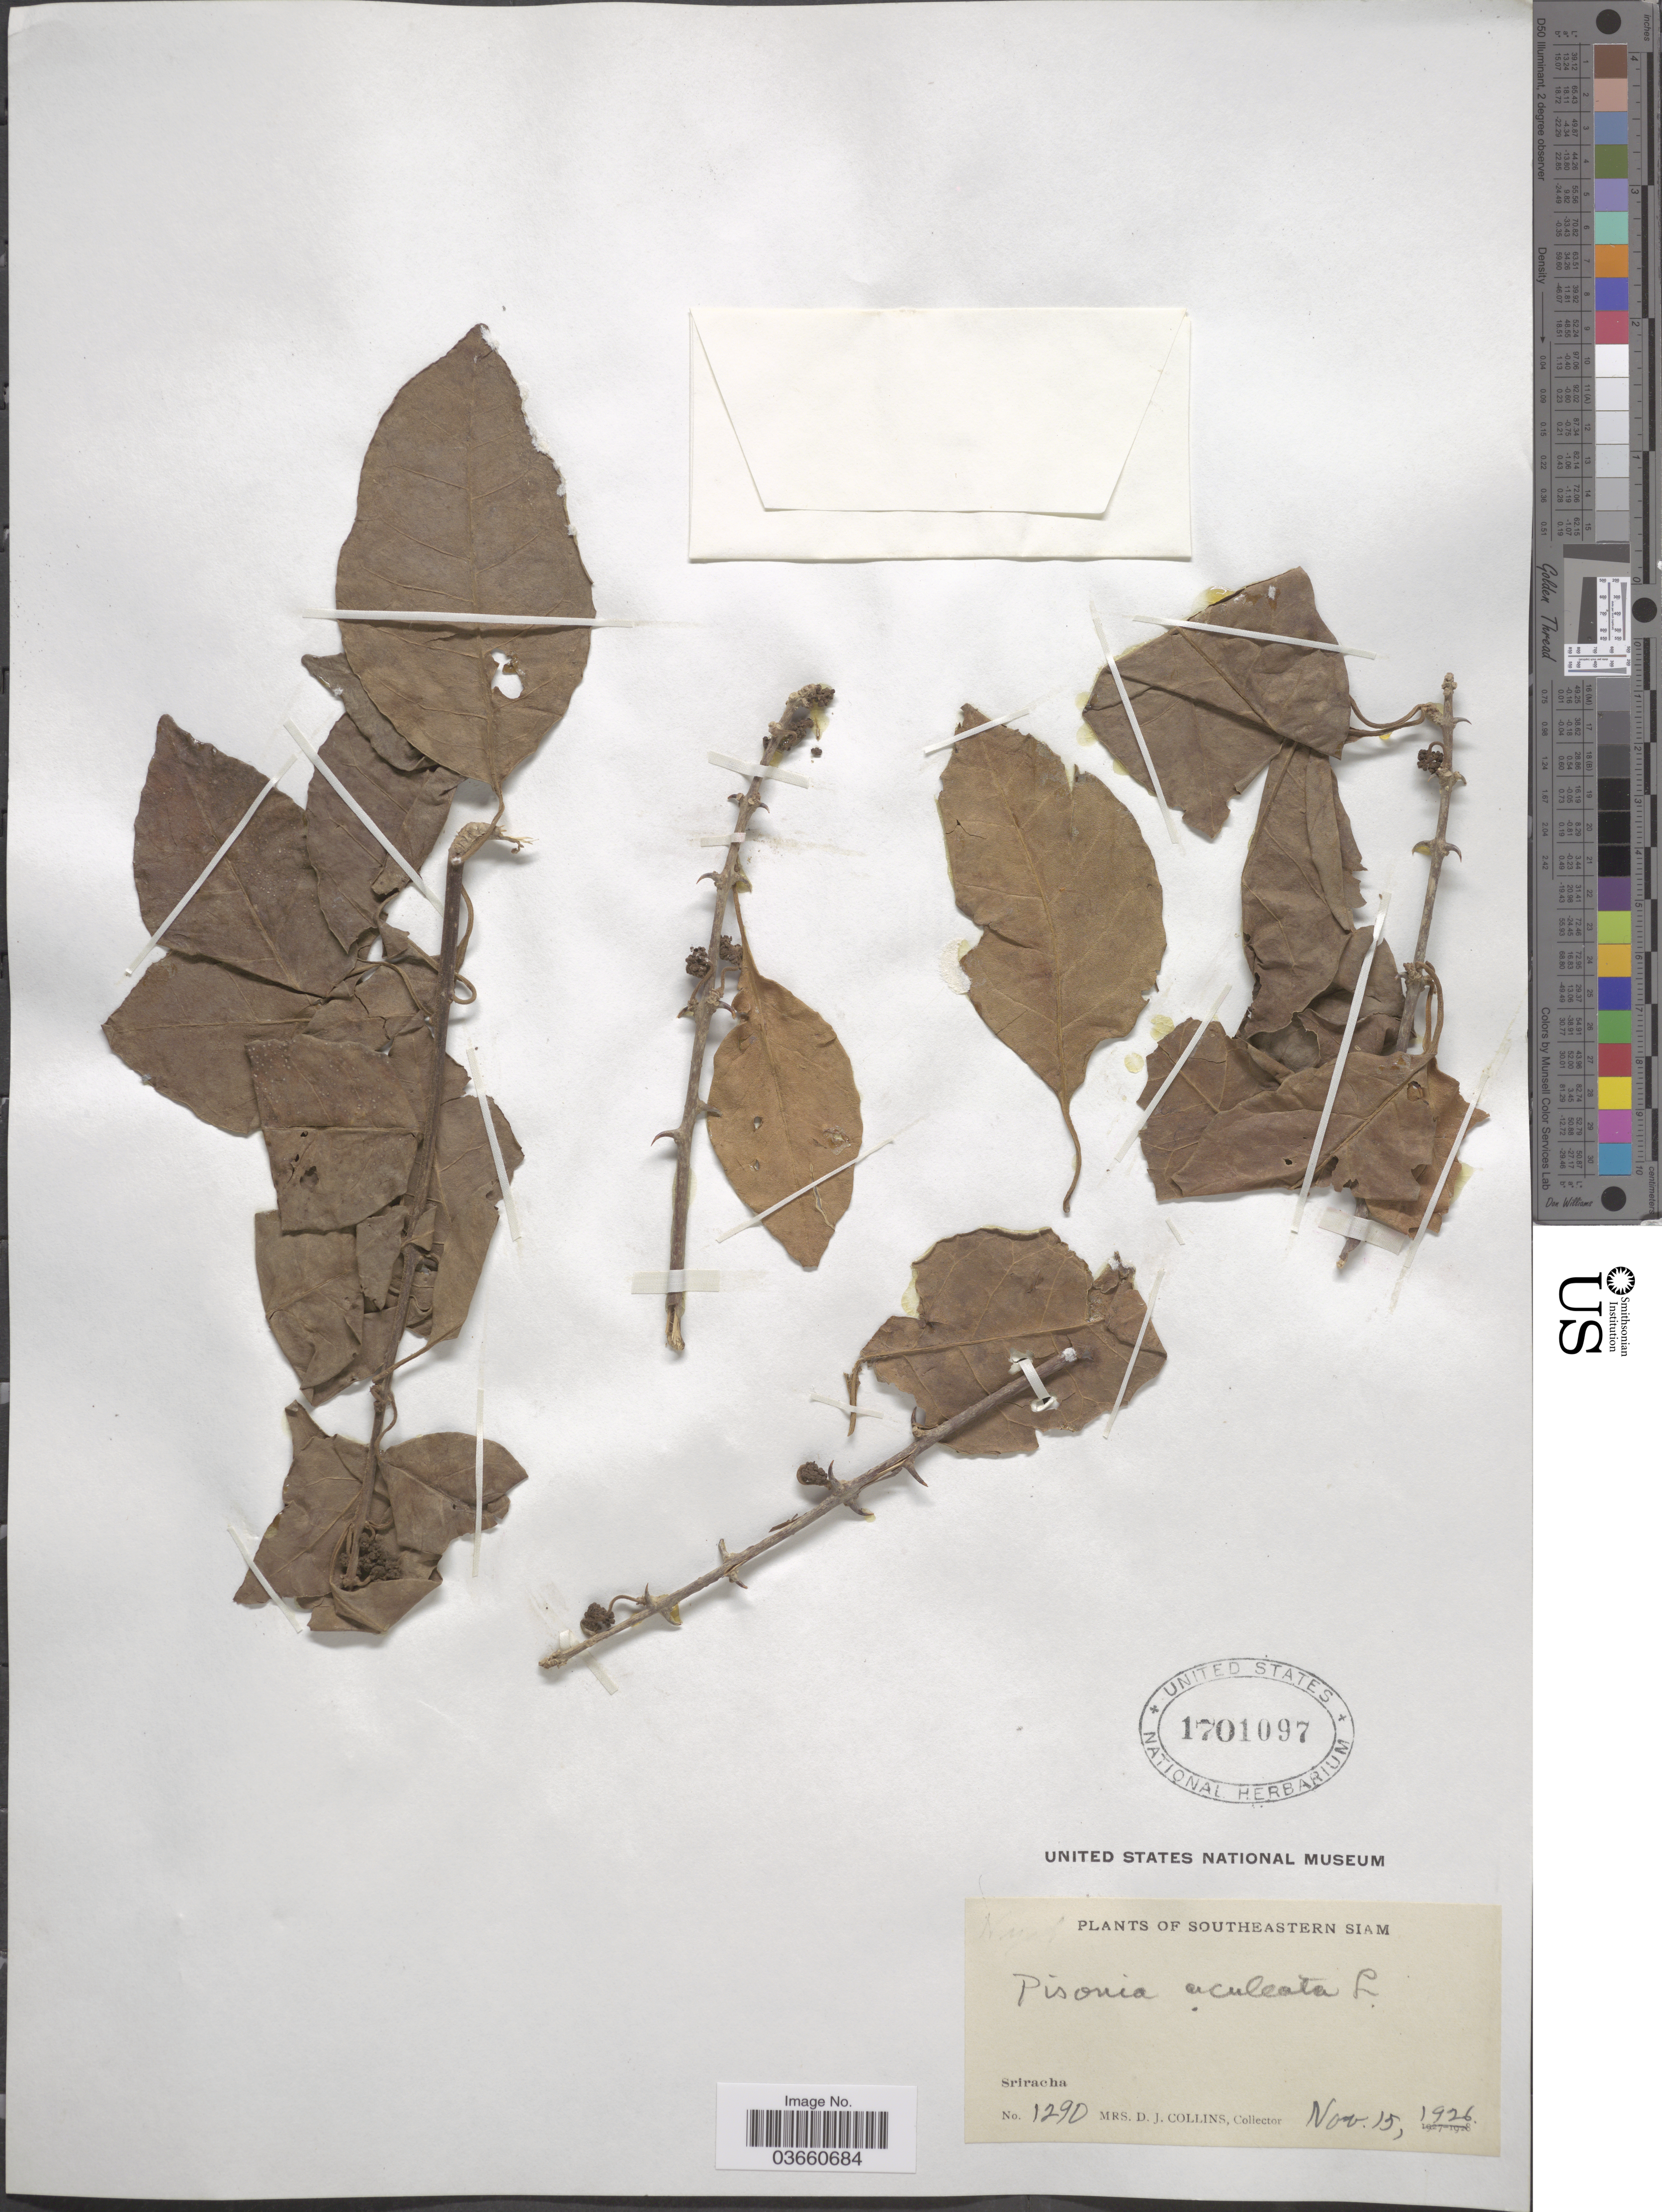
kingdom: Plantae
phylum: Tracheophyta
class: Magnoliopsida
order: Caryophyllales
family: Nyctaginaceae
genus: Pisonia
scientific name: Pisonia aculeata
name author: L.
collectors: Mrs. D. J. Collins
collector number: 1290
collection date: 1926-11-15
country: Thailand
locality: Southeastern Siam. Sriracha.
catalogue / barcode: US 1701097